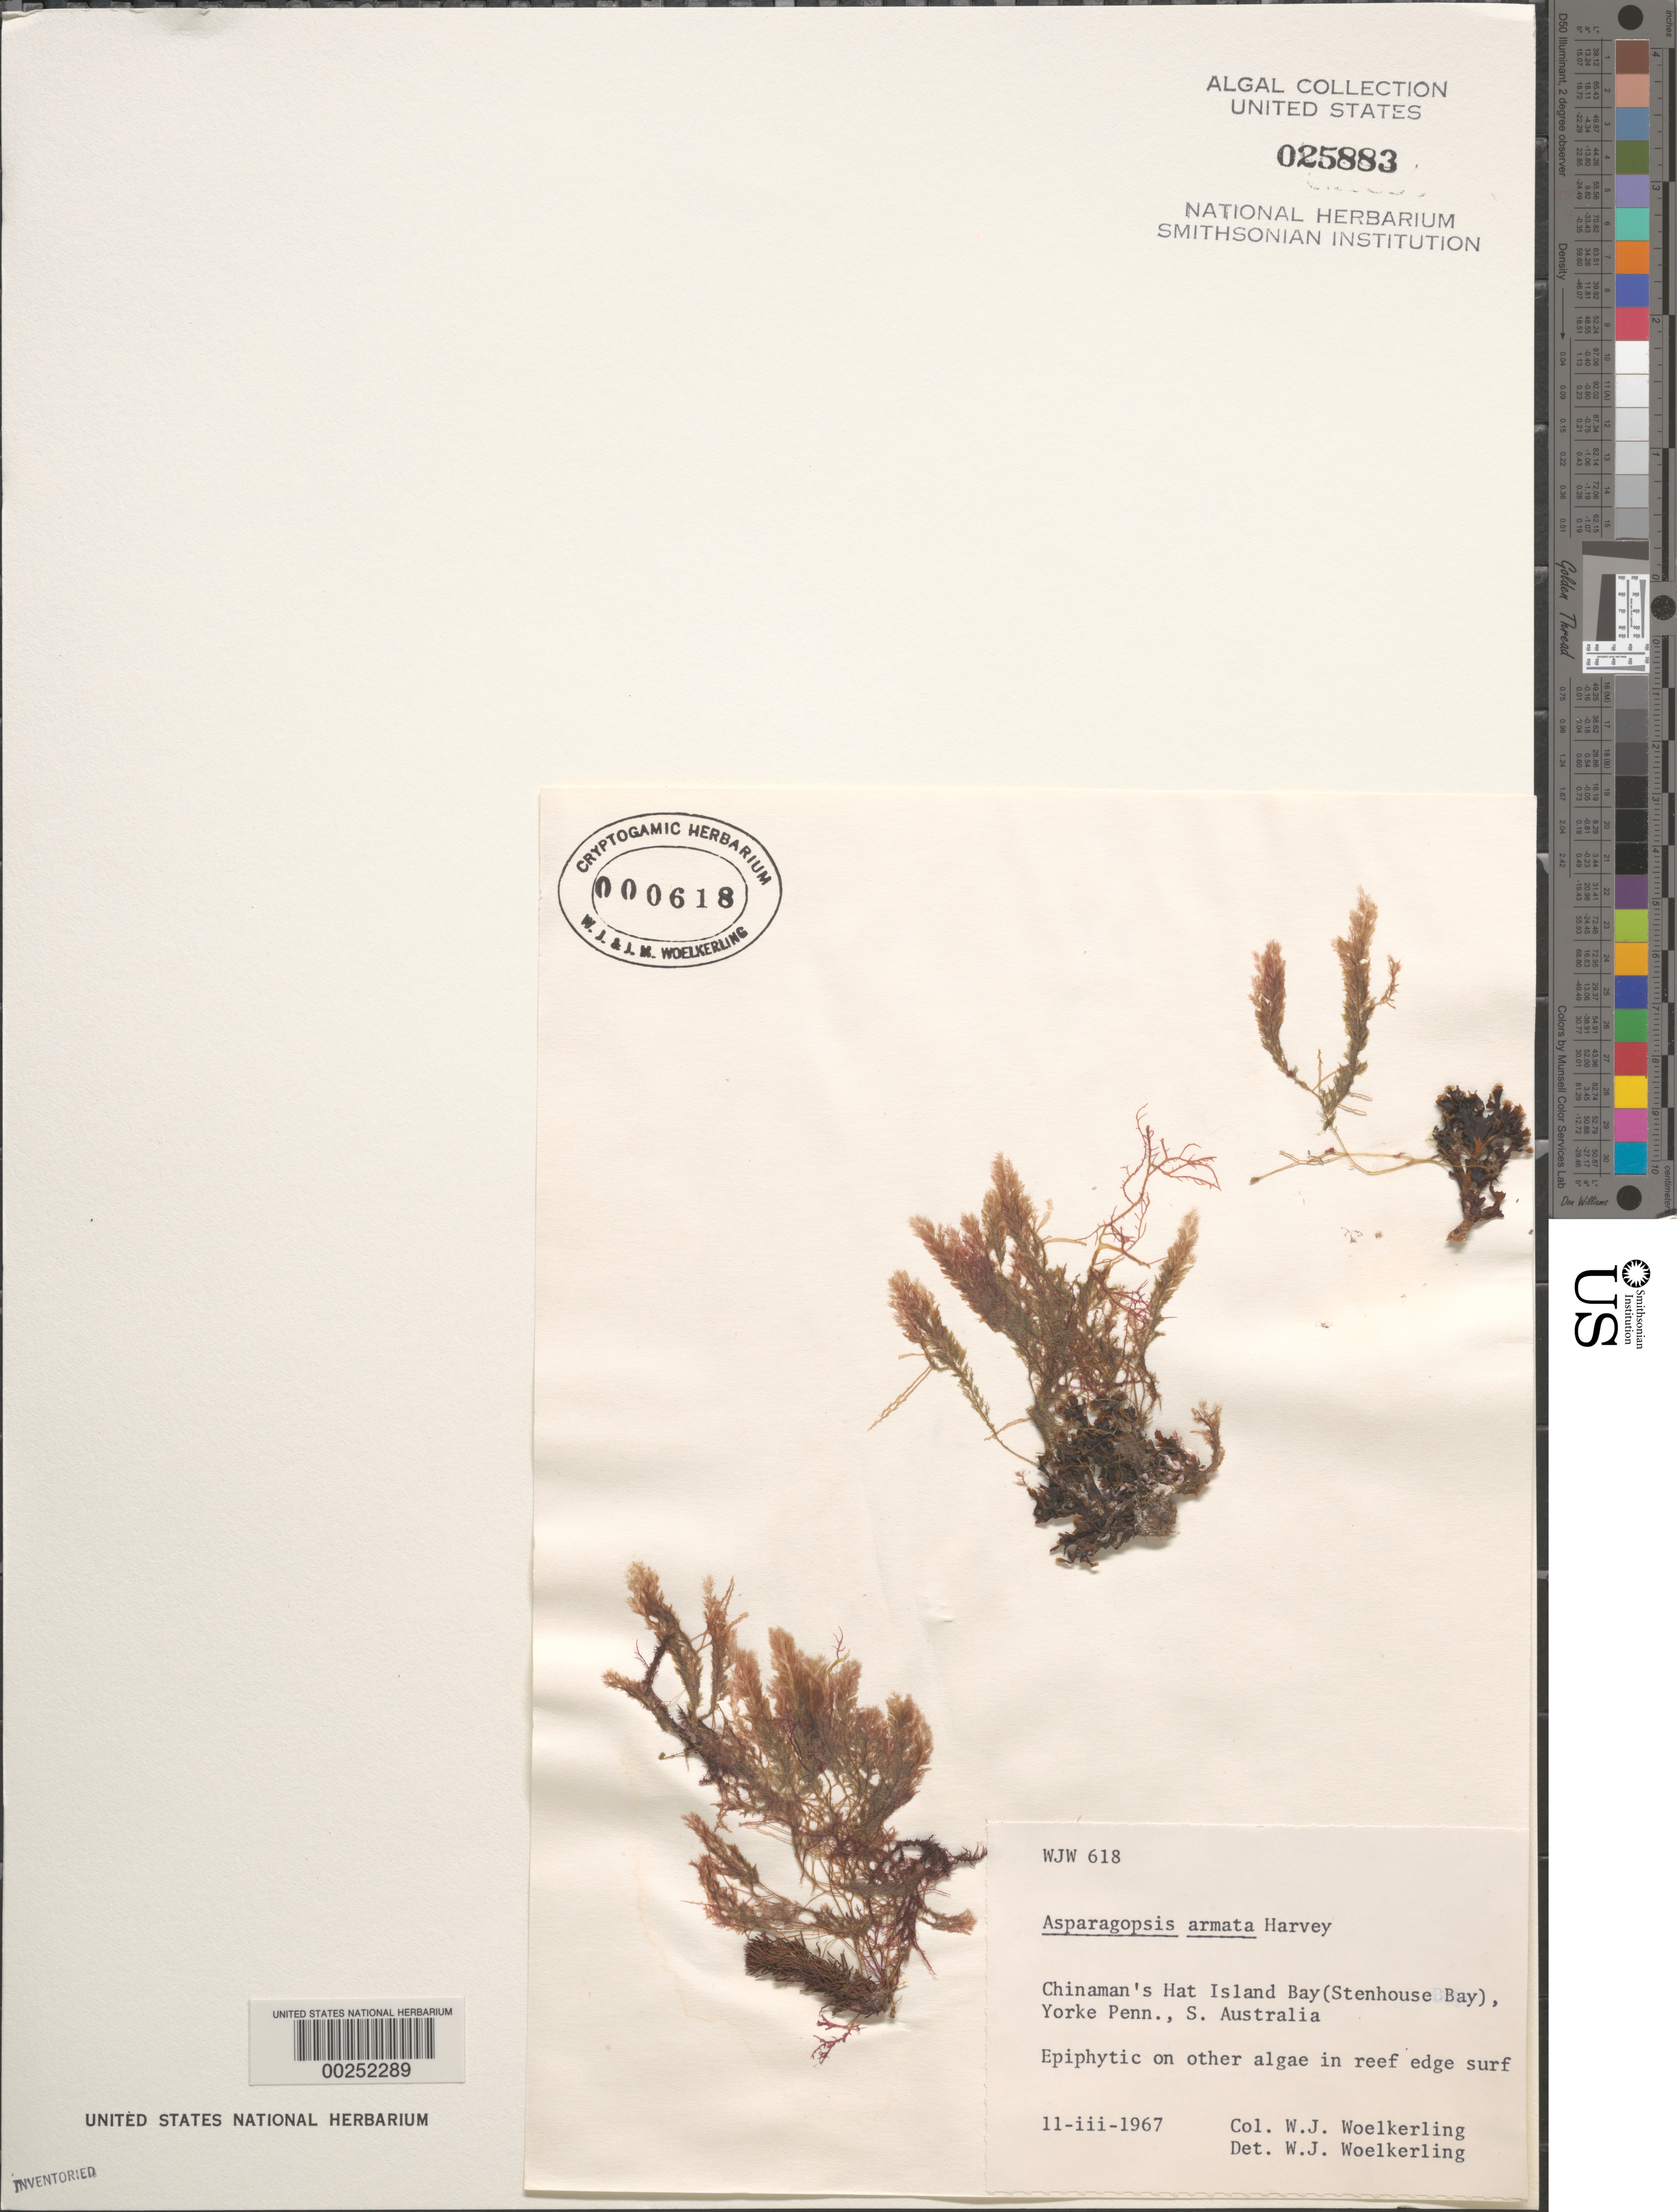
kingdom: Plantae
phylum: Rhodophyta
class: Florideophyceae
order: Bonnemaisoniales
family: Bonnemaisoniaceae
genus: Asparagopsis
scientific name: Asparagopsis armata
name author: Harv.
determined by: Woelkerling, W. J.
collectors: W. Woelkerling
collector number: WJW 618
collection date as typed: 11 Mar 1967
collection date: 1967-03-11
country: Australia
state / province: South Australia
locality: Chinaman's Hat Island Bay (Stenhouse Bay), Yorke Peninsula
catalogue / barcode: US 25883